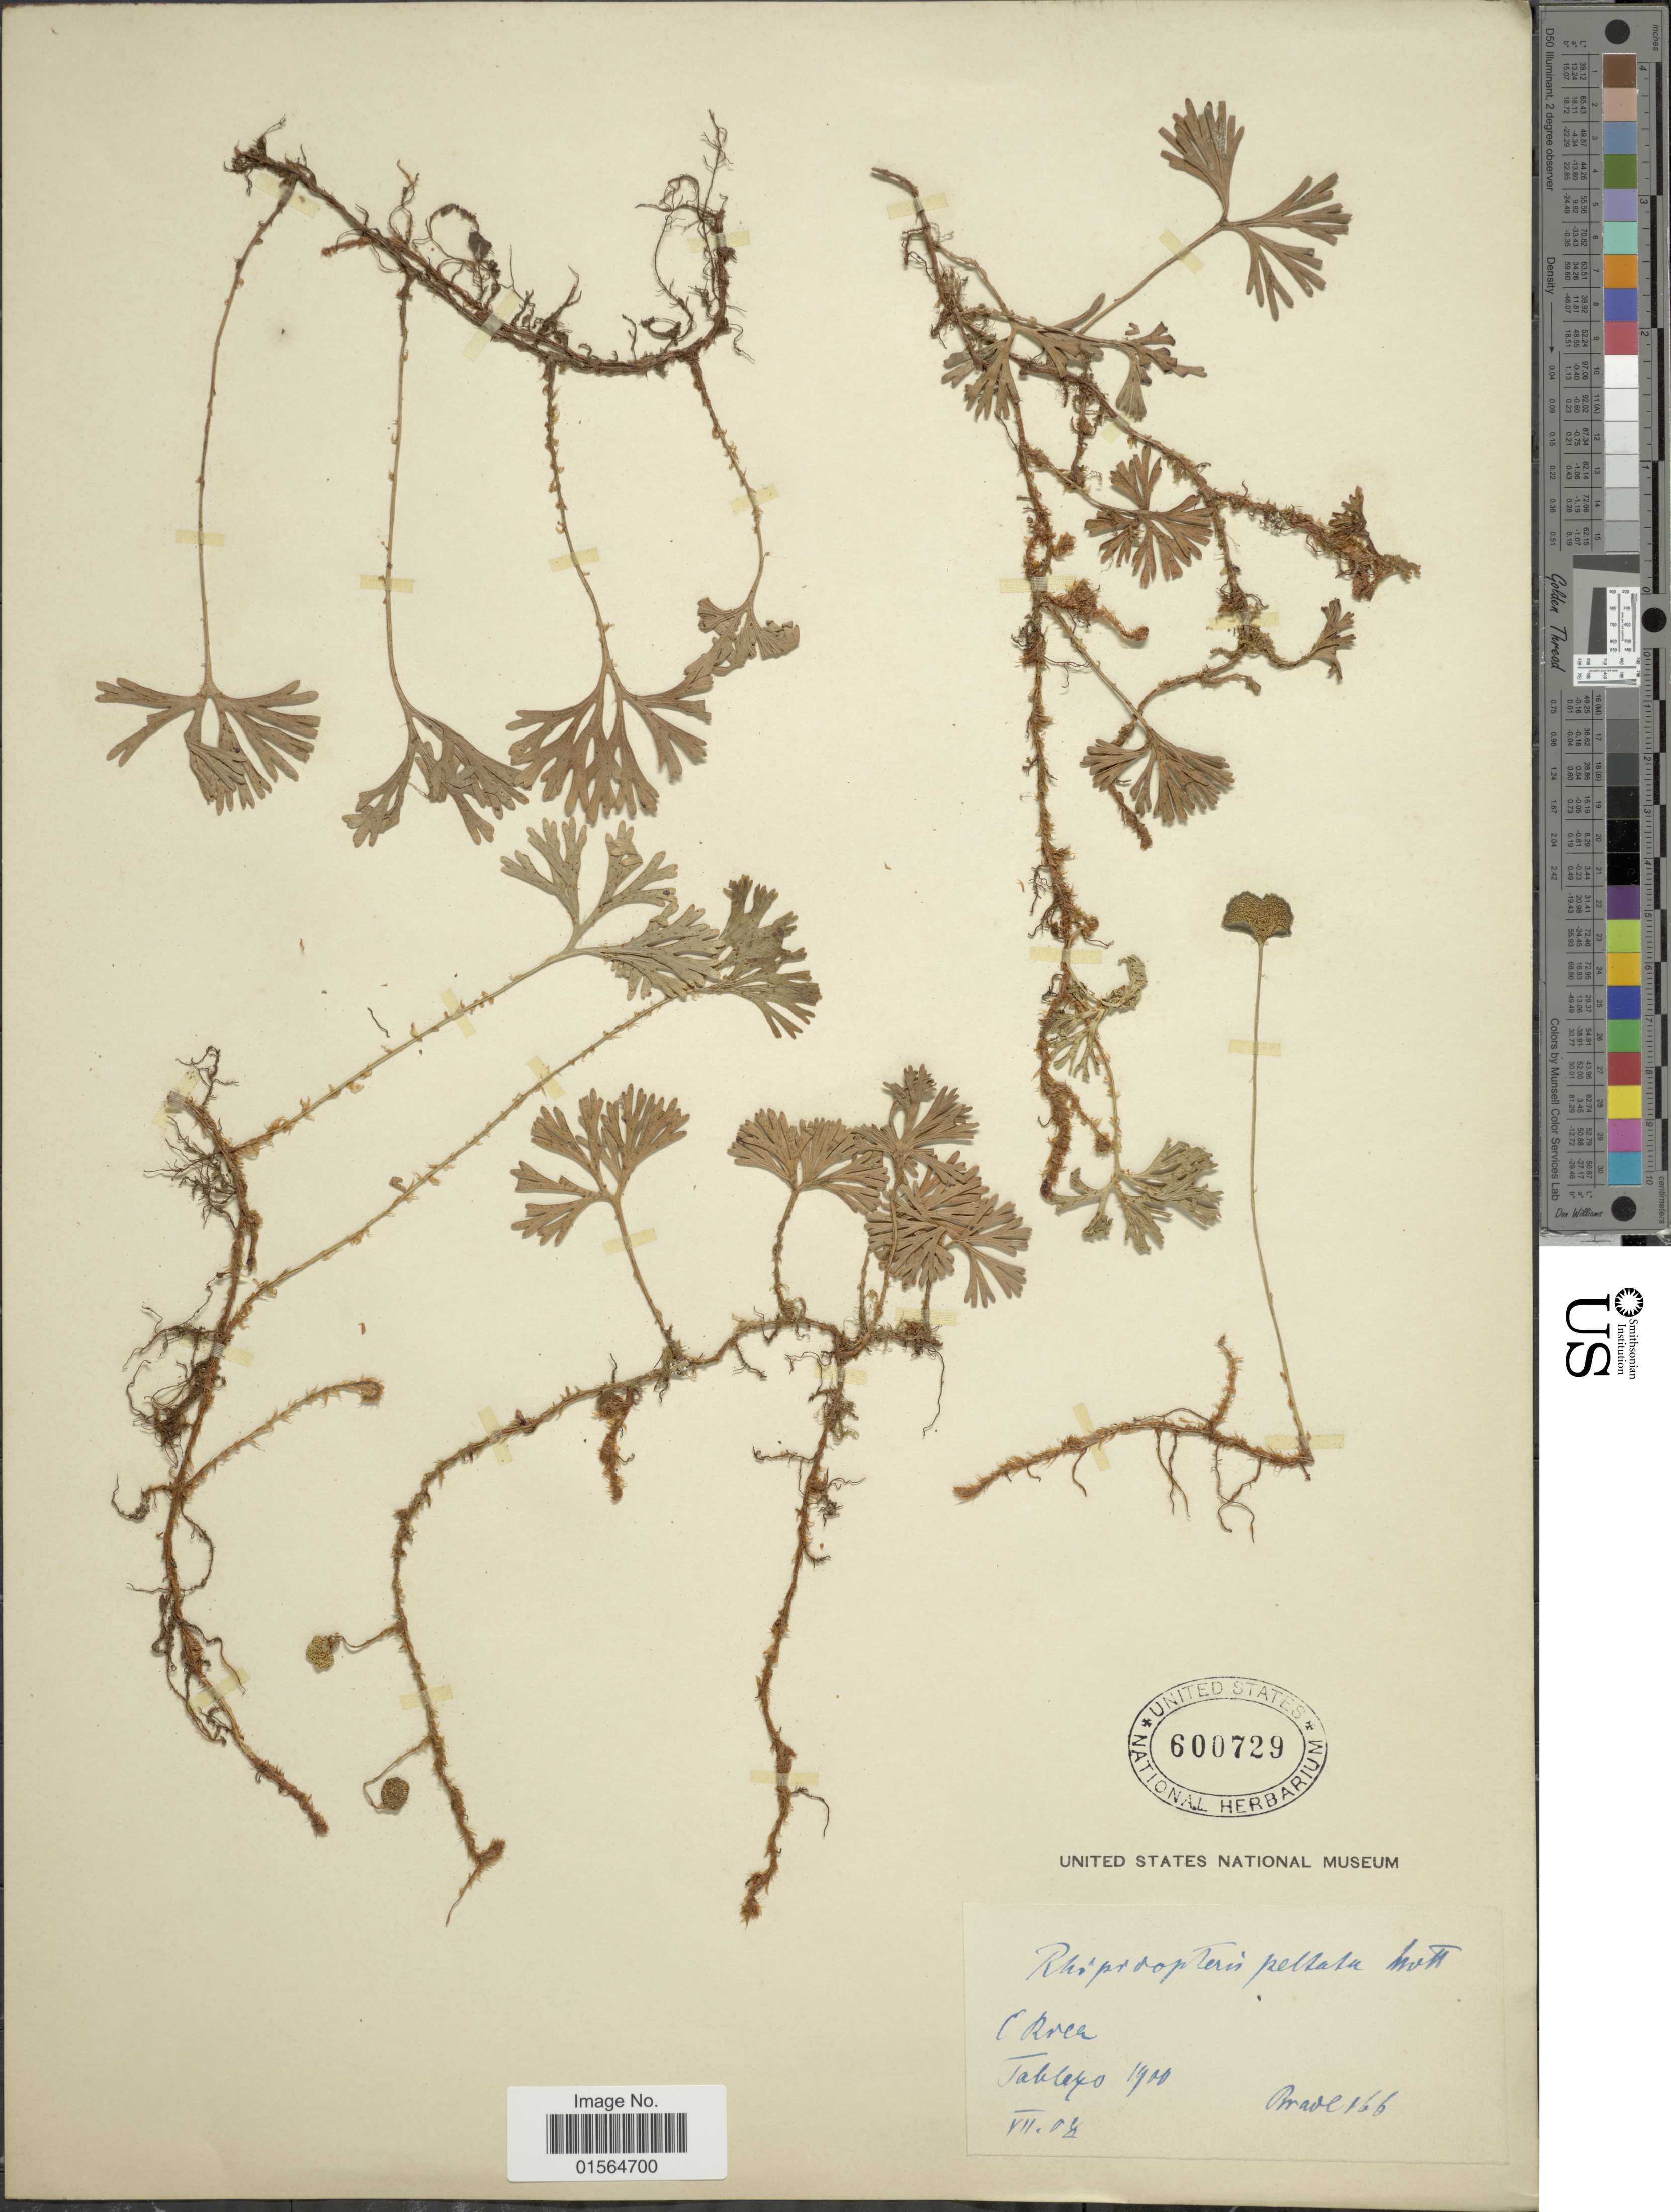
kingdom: Plantae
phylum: Tracheophyta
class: Polypodiopsida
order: Polypodiales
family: Dryopteridaceae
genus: Elaphoglossum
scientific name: Elaphoglossum peltatum f. peltatum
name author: (Sw.) Urb.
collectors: -- Brade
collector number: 166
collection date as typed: Transcribed d/m/y: /7/8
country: Costa Rica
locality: Tablazo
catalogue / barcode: US 600729